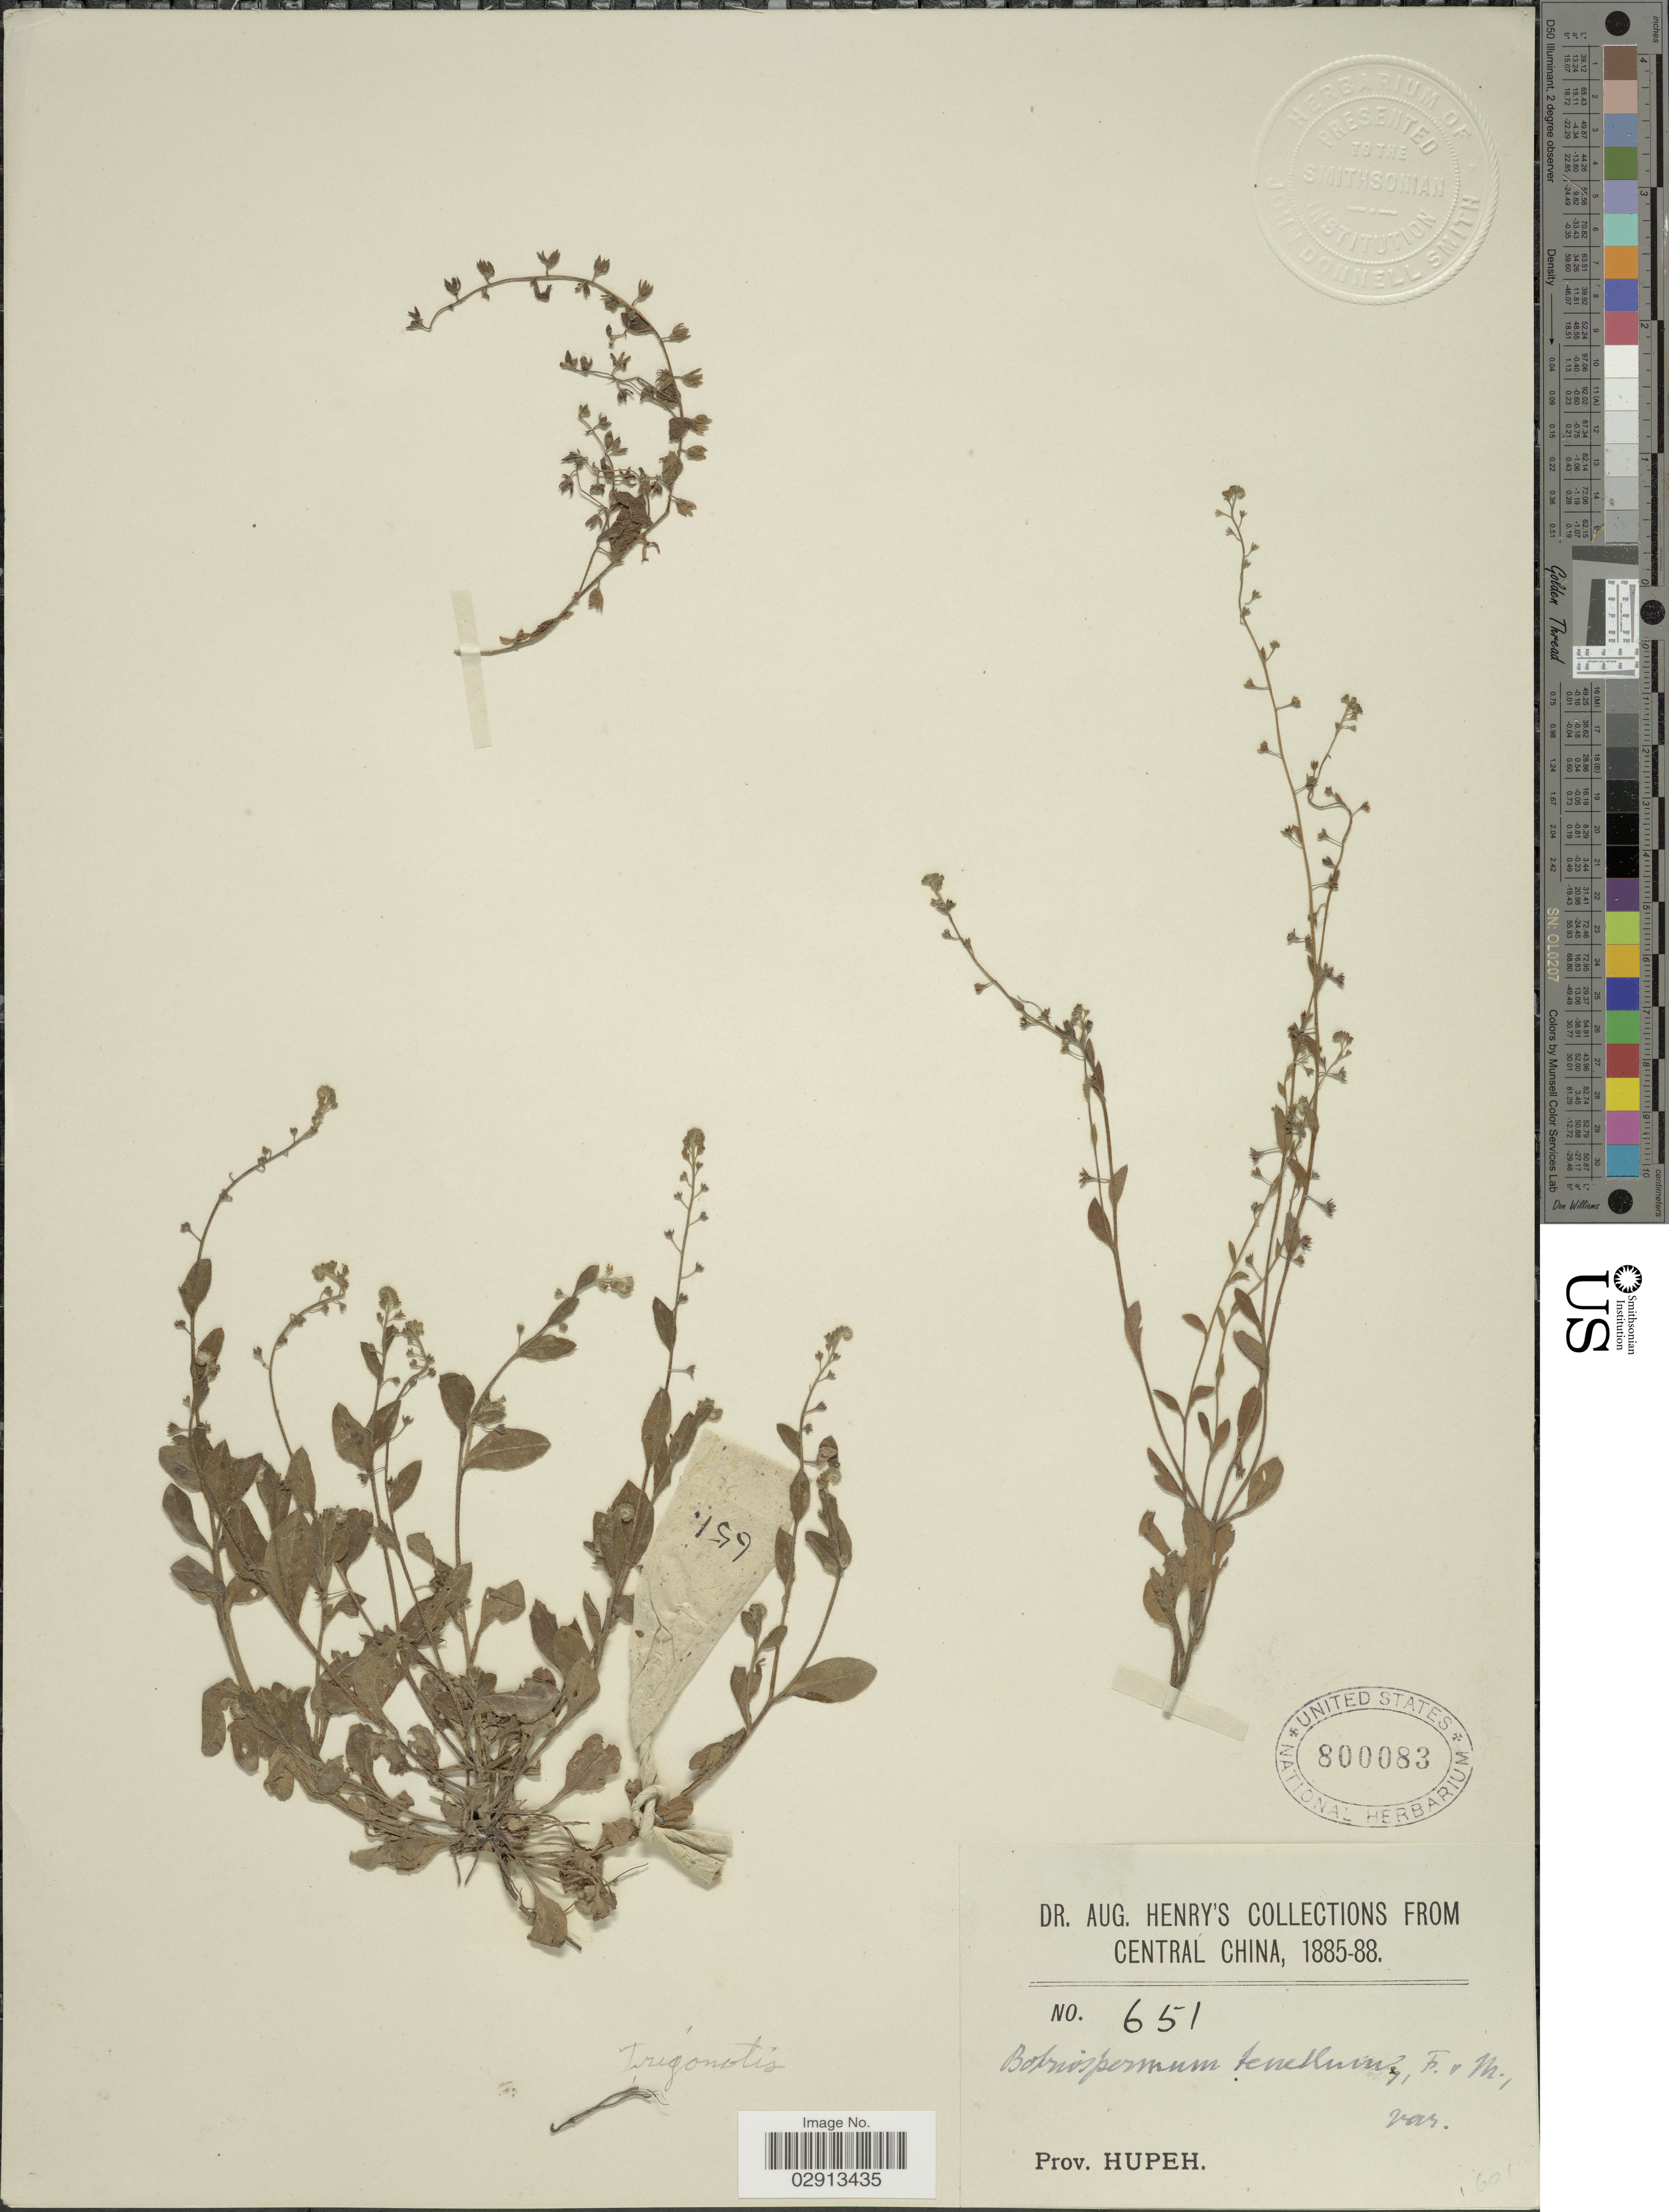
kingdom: Plantae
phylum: Tracheophyta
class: Magnoliopsida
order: Boraginales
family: Boraginaceae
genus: Trigonotis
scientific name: Trigonotis sp.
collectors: A. Henry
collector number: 651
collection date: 1885/1888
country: China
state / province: Hubei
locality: Central China. Prov. Hupeh.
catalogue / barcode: US 800083